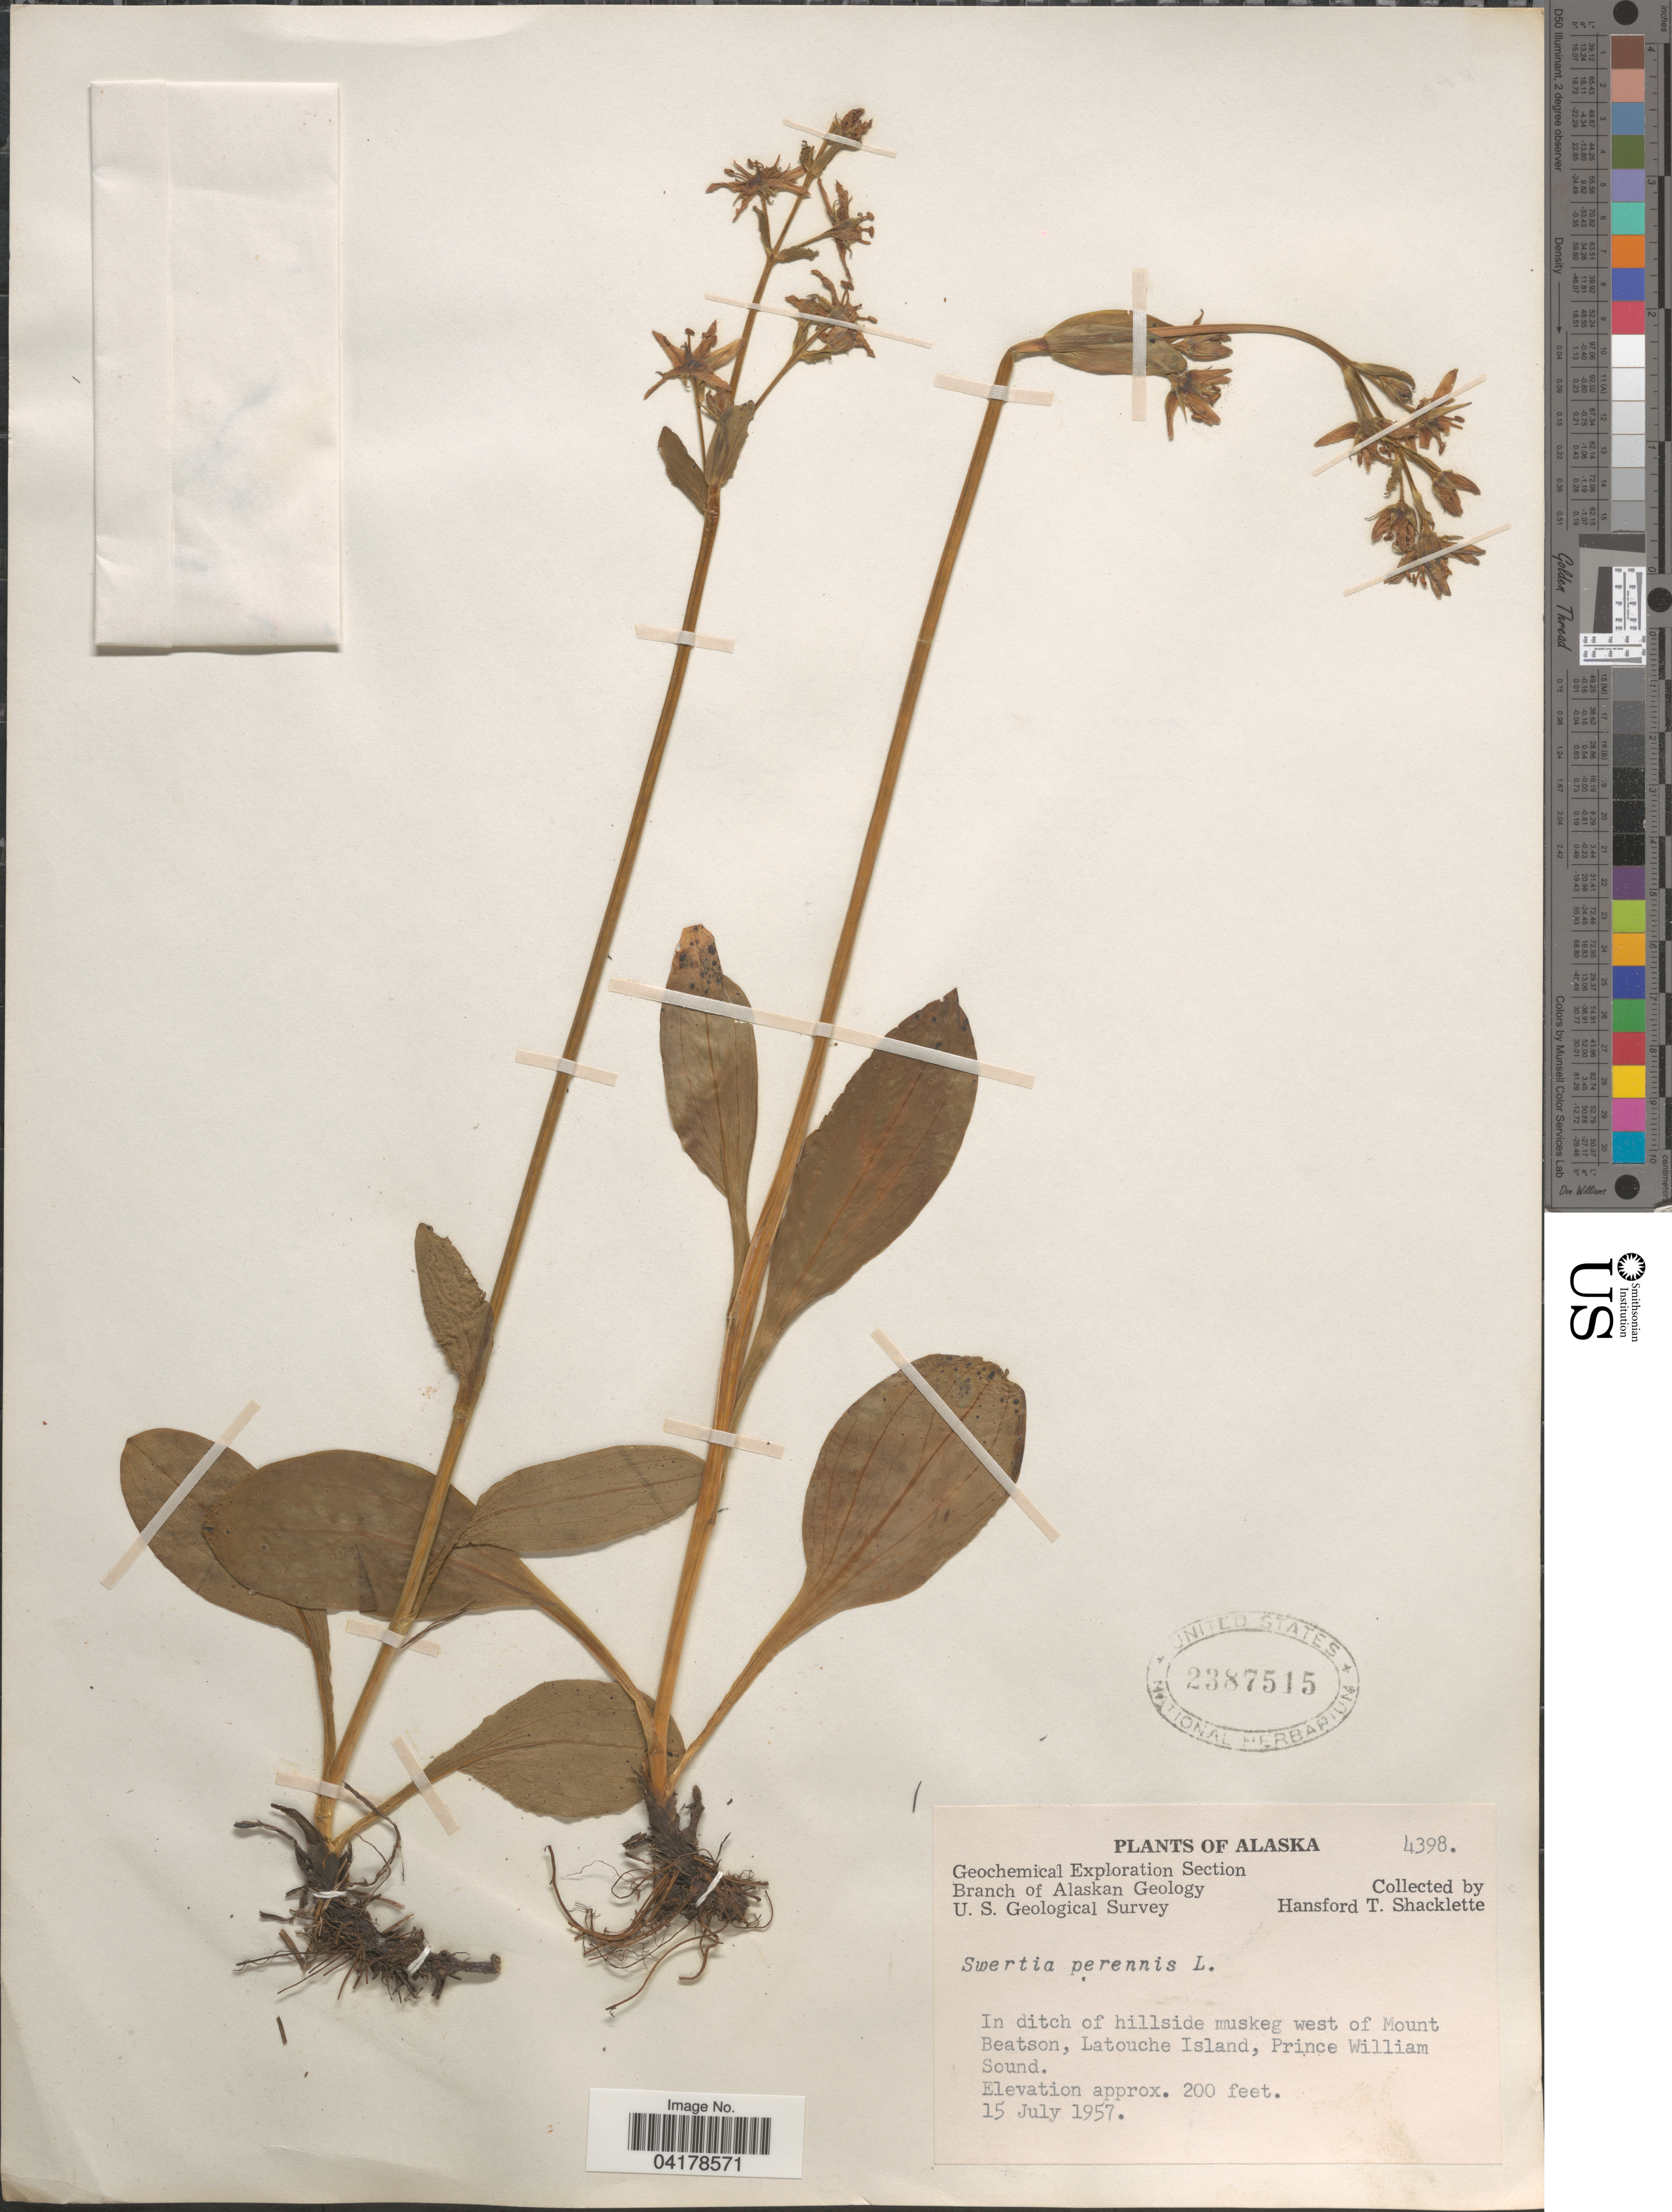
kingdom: Plantae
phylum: Tracheophyta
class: Magnoliopsida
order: Gentianales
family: Gentianaceae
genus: Swertia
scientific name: Swertia perennis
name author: L.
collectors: H. Shacklette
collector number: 4398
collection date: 1957-07-15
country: United States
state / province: Alaska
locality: Geochemical Exploration Section. U. S. Geological Survey. In ditch of hillside muskeg west of Mount Beatson, Latouche Island, Prince William sound.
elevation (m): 61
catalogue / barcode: US 2387515